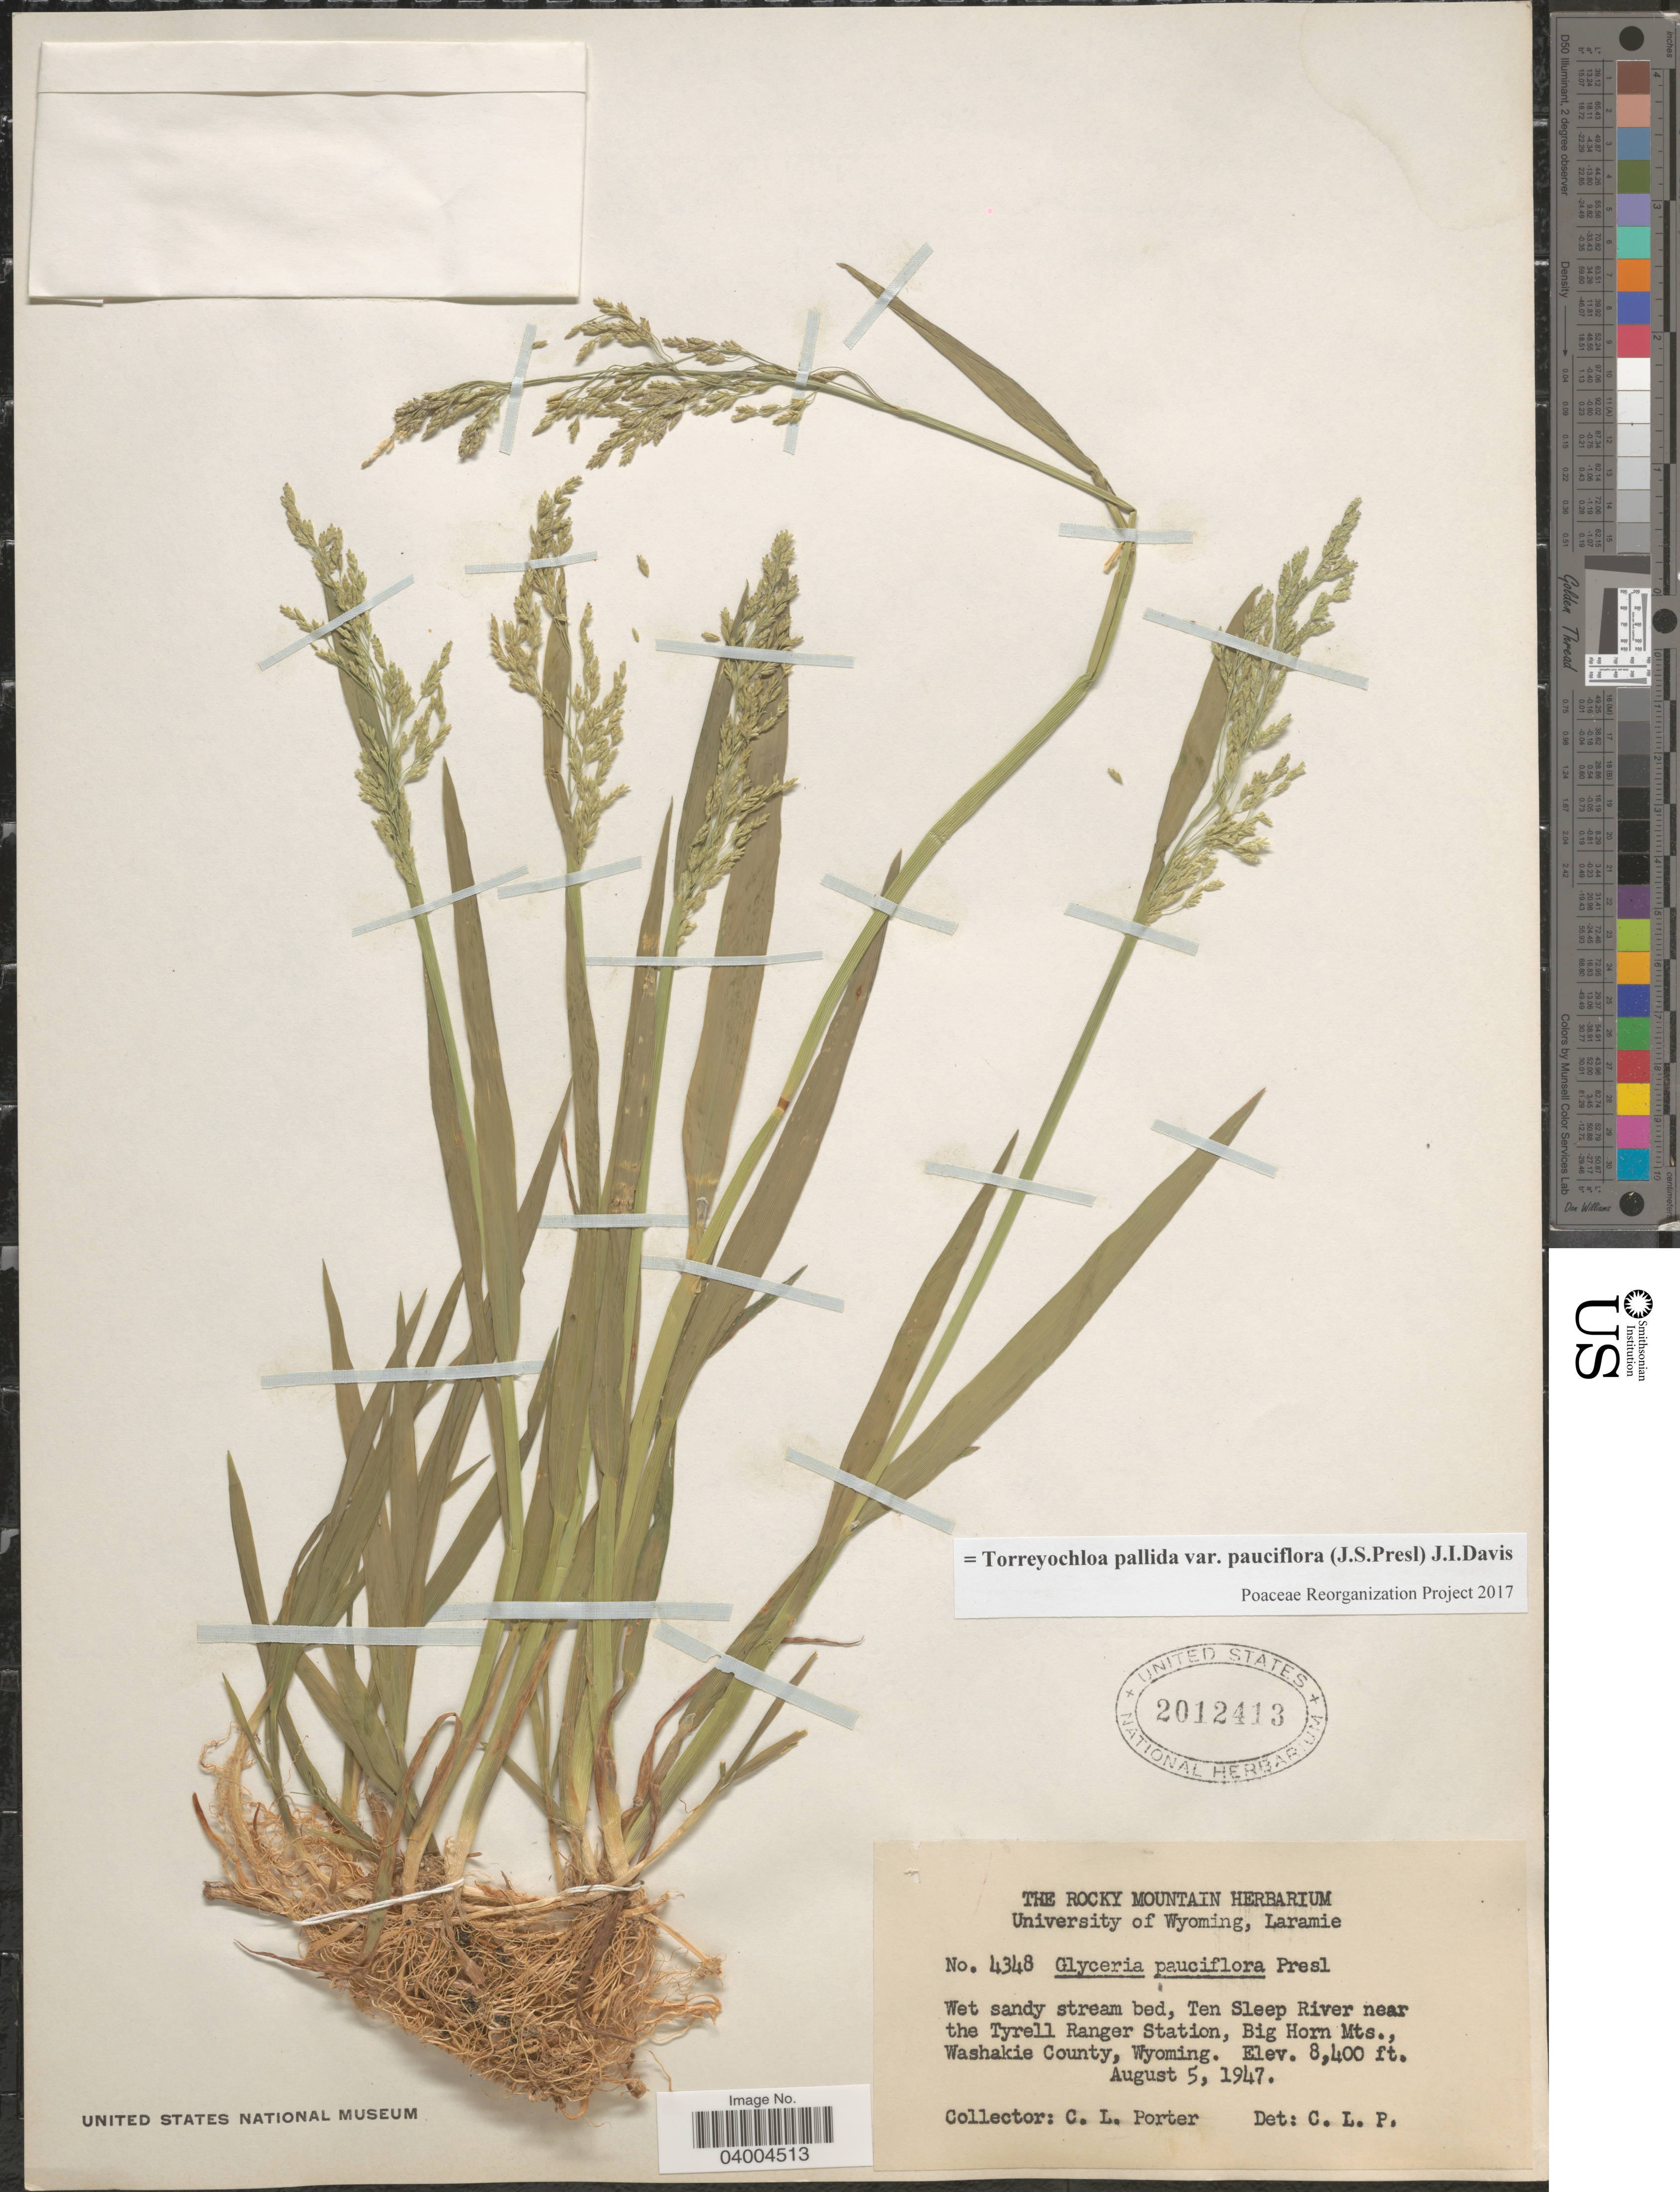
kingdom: Plantae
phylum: Tracheophyta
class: Liliopsida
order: Poales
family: Poaceae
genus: Torreyochloa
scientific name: Torreyochloa pallida var. pauciflora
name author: (J. Presl) J.I. Davis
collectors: C. L. Porter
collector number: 4348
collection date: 1947-08-05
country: United States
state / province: Wyoming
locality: Ten Sleep River near the Tyrell Ranger Station, Big Horn Mts., Washakie County.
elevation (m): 2560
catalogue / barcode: US 2012413